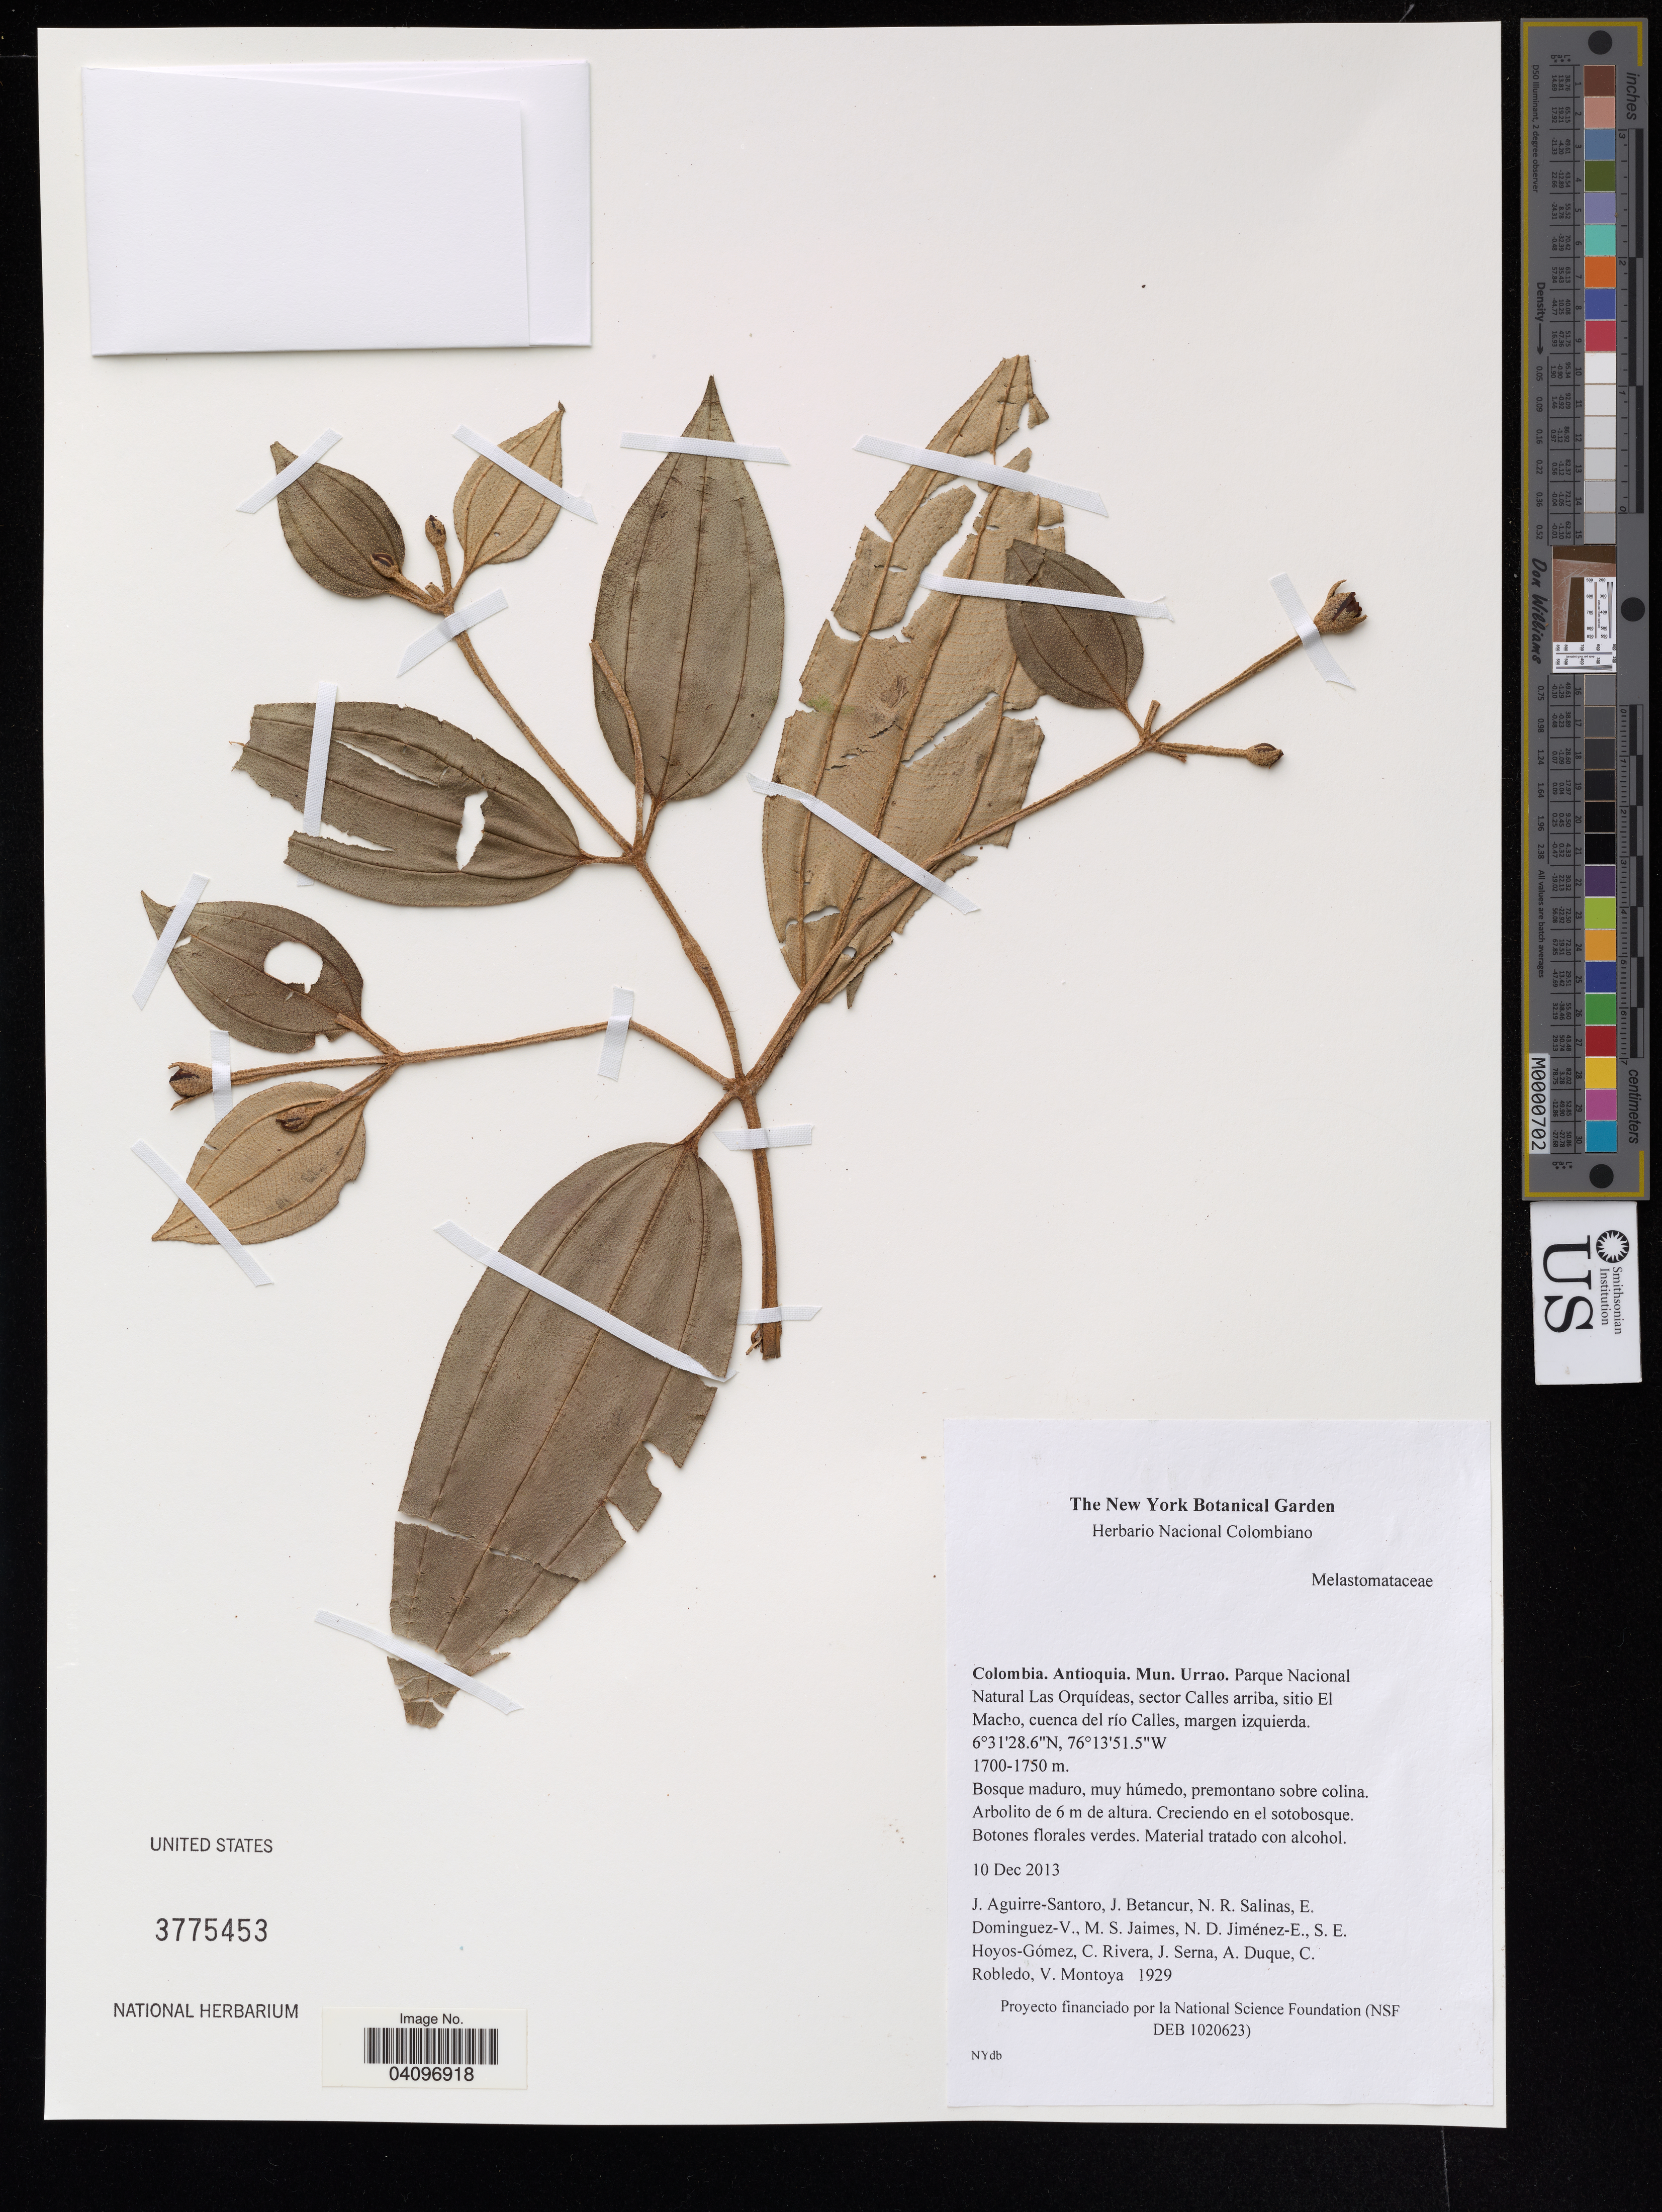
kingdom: Plantae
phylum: Tracheophyta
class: Magnoliopsida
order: Myrtales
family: Melastomataceae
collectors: J. Aguirre-Santoro, J. Betancur, N. Salinas & E. Dominguez-V.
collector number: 1929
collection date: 2013-12-10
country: Colombia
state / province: Antioquia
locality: Mun. Urrao. Parque Nacional Natural Las Orquídeas, sector Calles arriba, sitio El Macho, cuenca del río Calles, margen izquierda.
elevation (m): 1700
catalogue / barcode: US 3775453